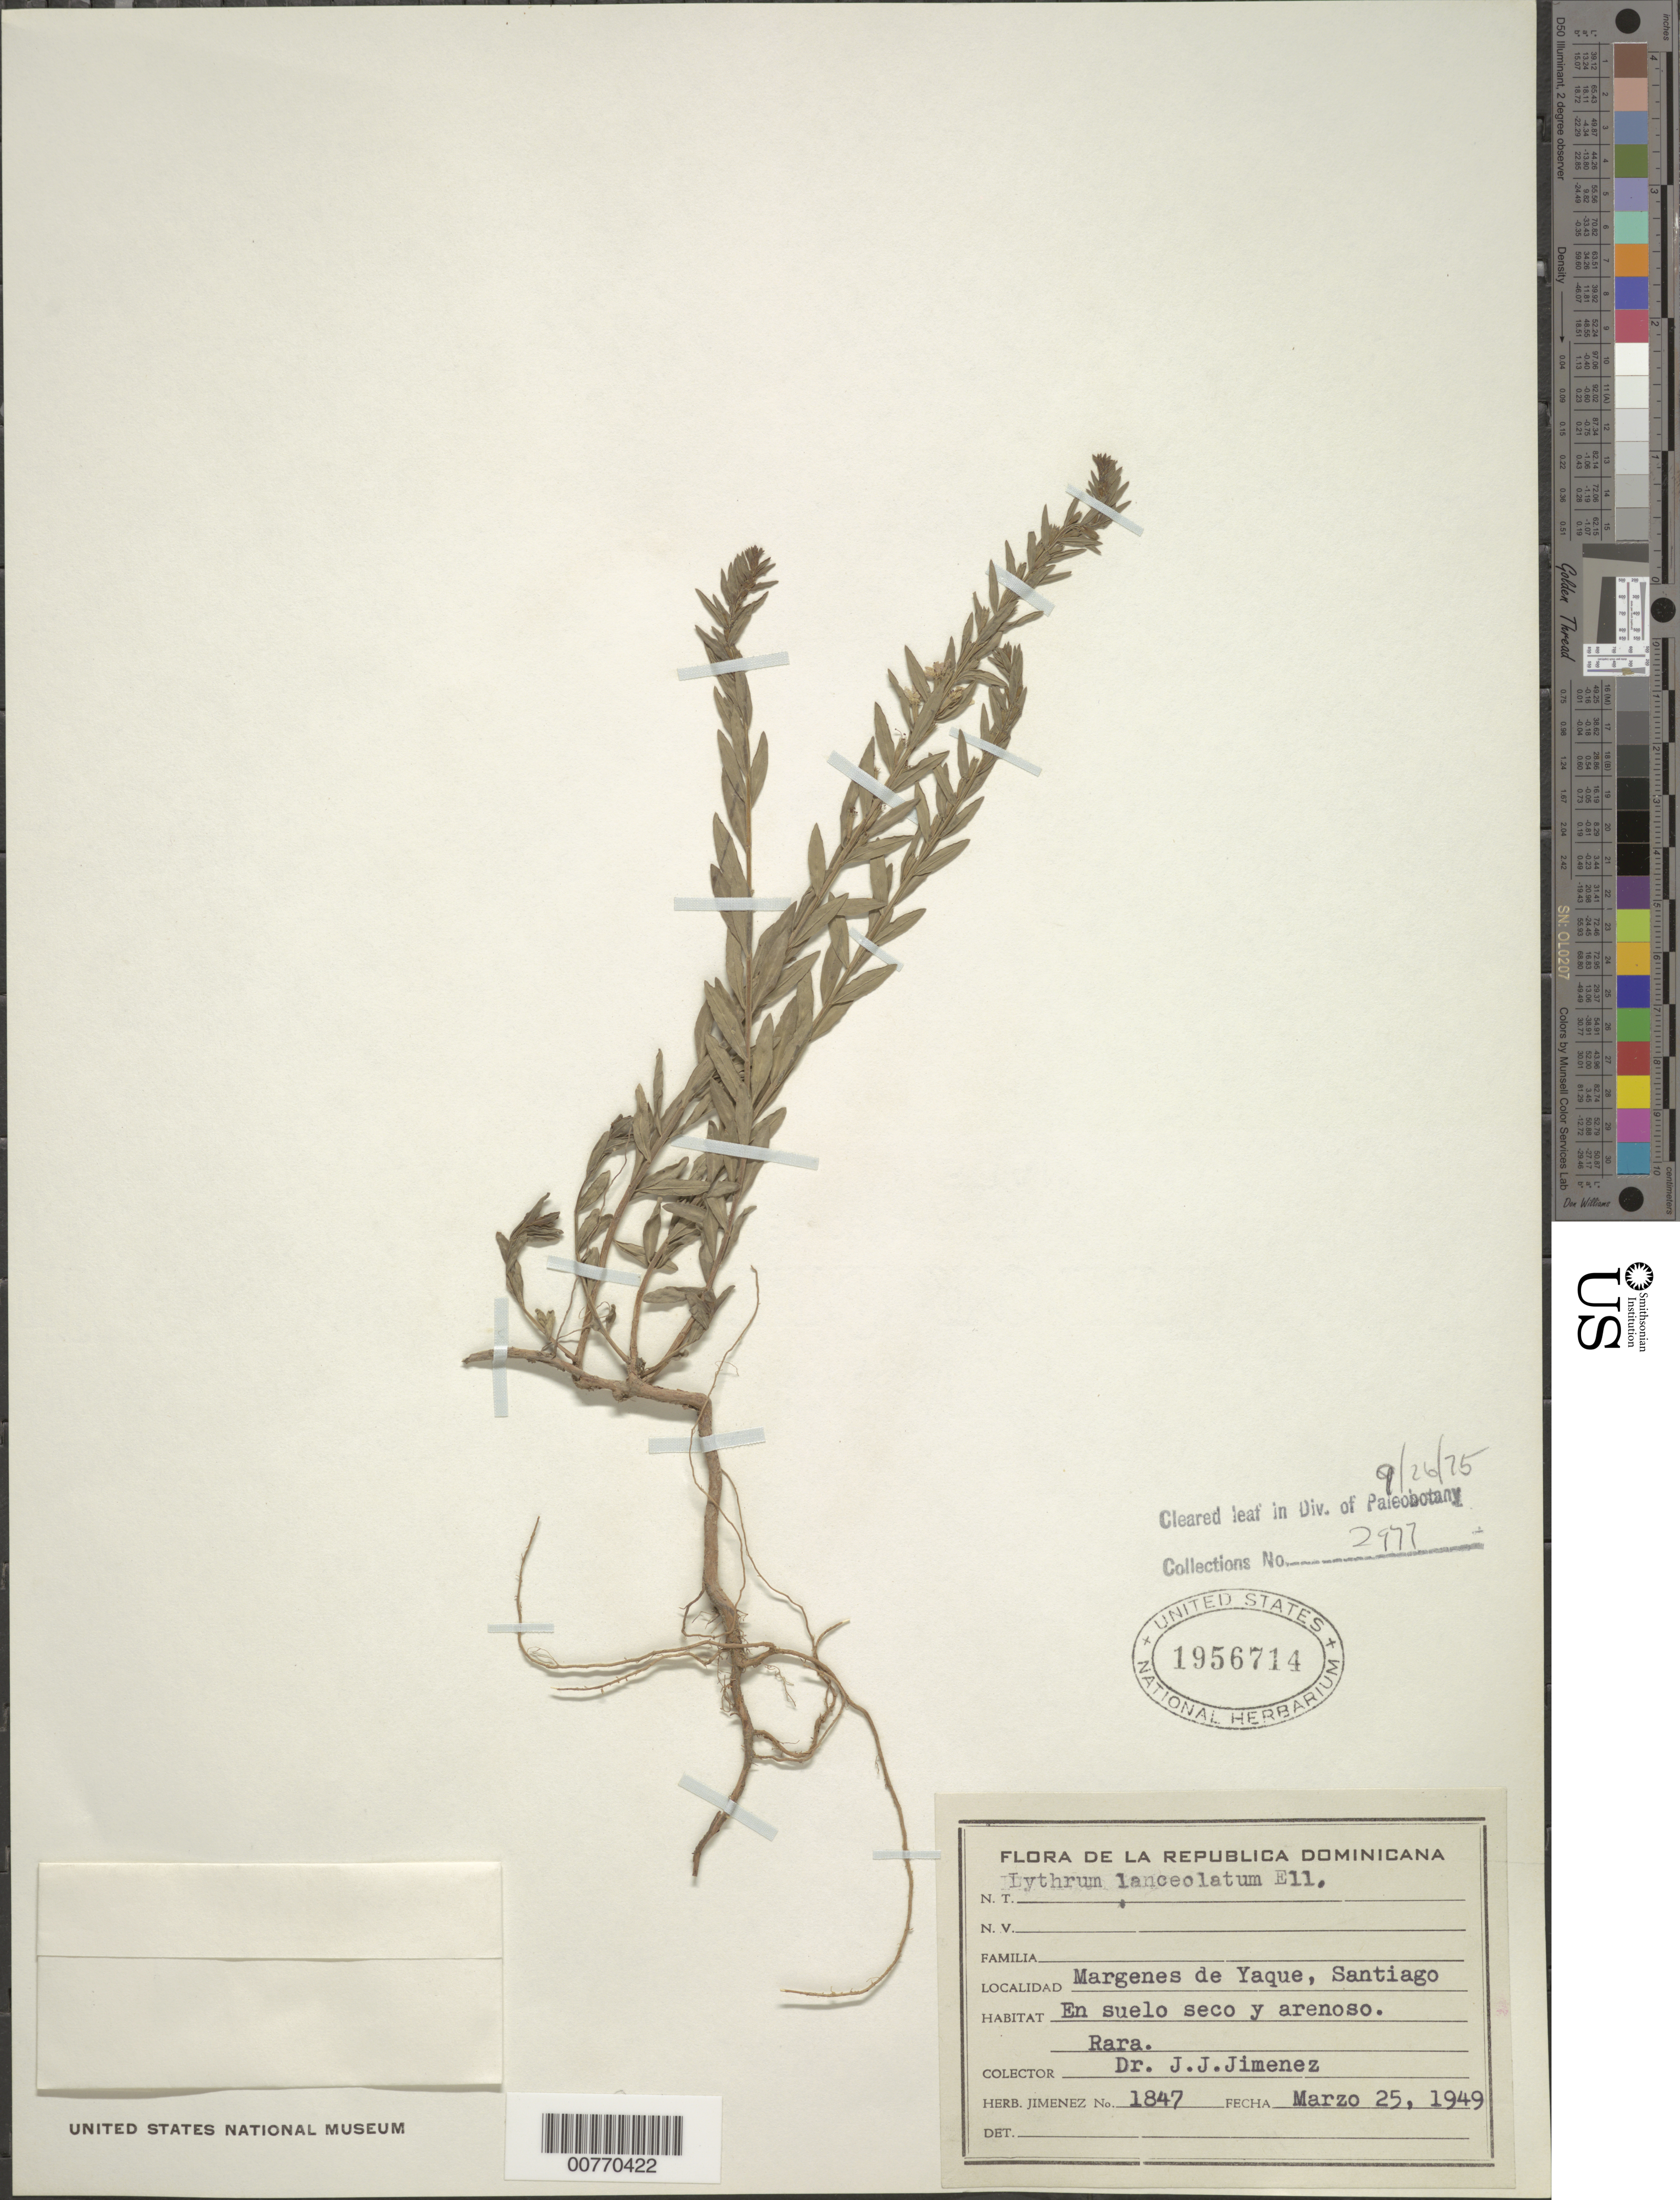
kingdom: Plantae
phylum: Tracheophyta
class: Magnoliopsida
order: Myrtales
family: Lythraceae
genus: Lythrum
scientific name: Lythrum lanceolatum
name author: Elliott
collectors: J. J. Jiménez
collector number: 1847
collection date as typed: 25 Mar 1949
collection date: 1949-03-25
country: Dominican Republic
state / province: Santiago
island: Hispaniola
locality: Margenes de Yaque.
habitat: Dry and sandy soil.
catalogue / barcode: US 1956714